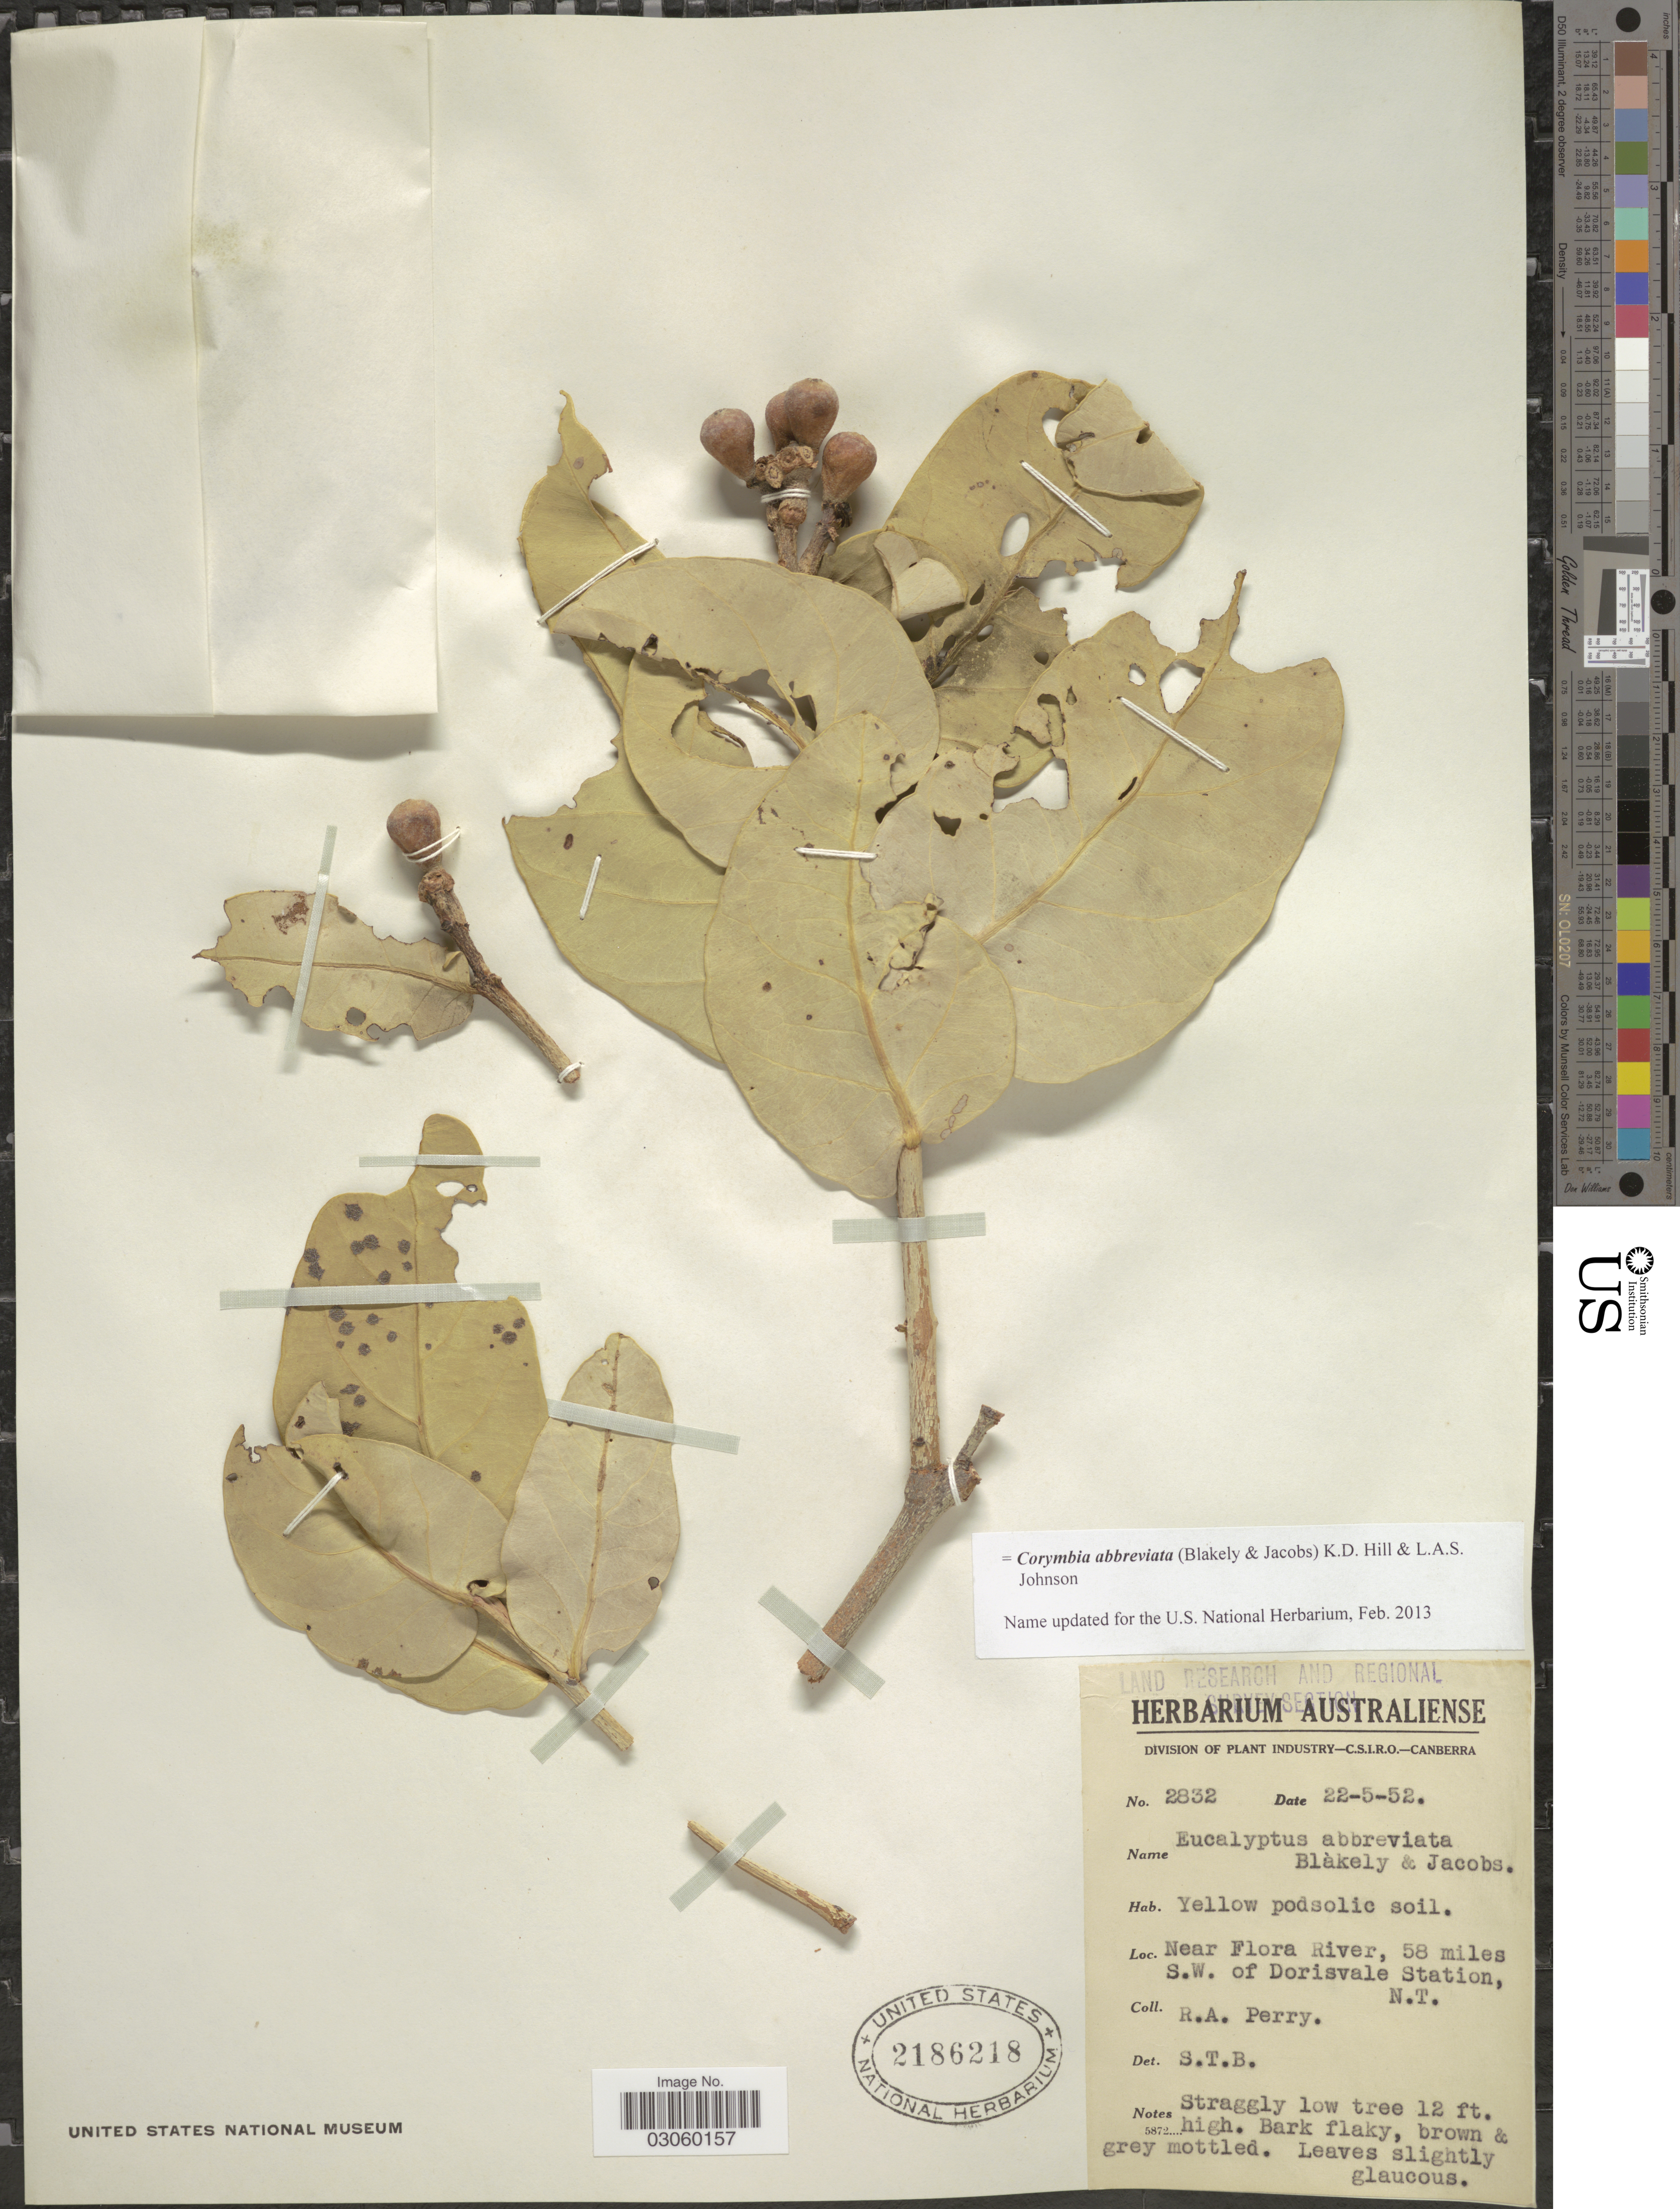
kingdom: Plantae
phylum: Tracheophyta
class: Magnoliopsida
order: Myrtales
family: Myrtaceae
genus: Corymbia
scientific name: Corymbia abbreviata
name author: (Blakely & Jacobs) K.D. Hill & L.A.S. Johnson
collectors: Perry, R. A.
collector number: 2832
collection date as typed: Transcribed d/m/y: 22/5/52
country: Australia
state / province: Northern Territory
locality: Near Flora River, 58 miles S.W. of Dorisvale Station.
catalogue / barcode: US 2186218